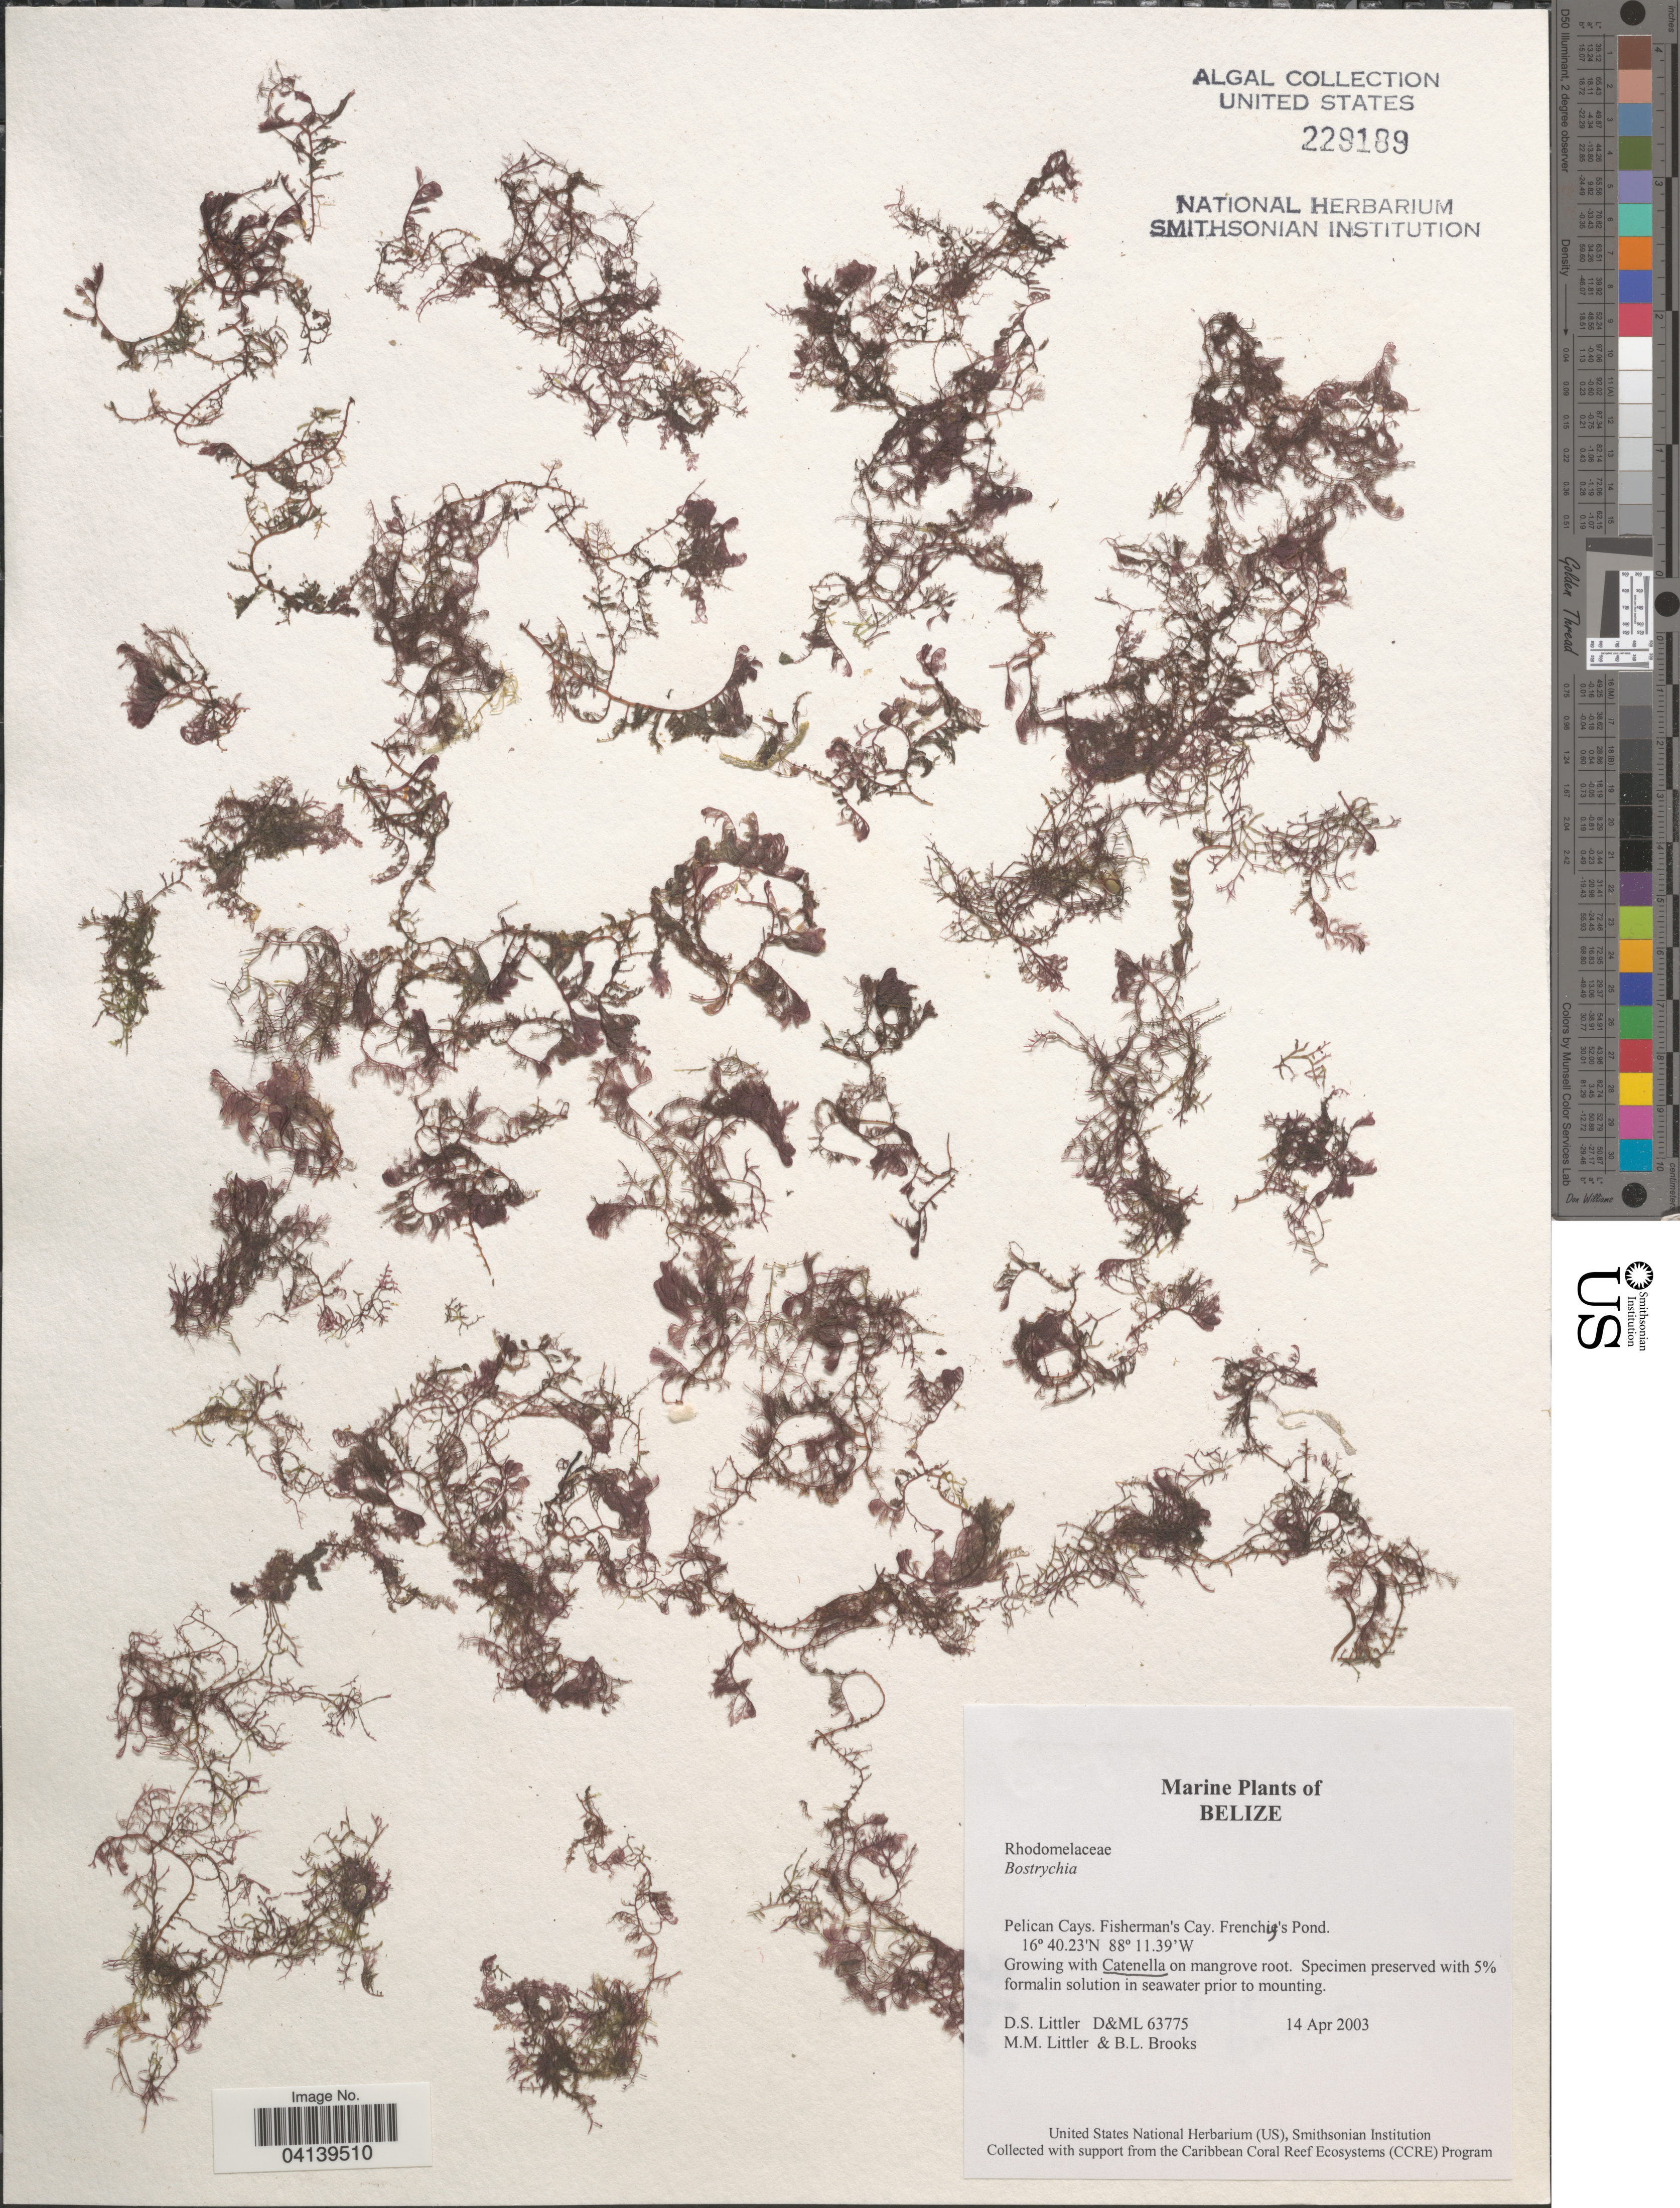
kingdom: Plantae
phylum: Rhodophyta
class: Florideophyceae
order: Ceramiales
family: Rhodomelaceae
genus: Bostrychia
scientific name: Bostrychia sp.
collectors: D. S. Littler & B. Brooks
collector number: D&ML63775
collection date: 2003-04-14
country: Belize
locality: Pelican Cays. Fisherman's Cay. Frenchy's Pond.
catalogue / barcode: US 229189